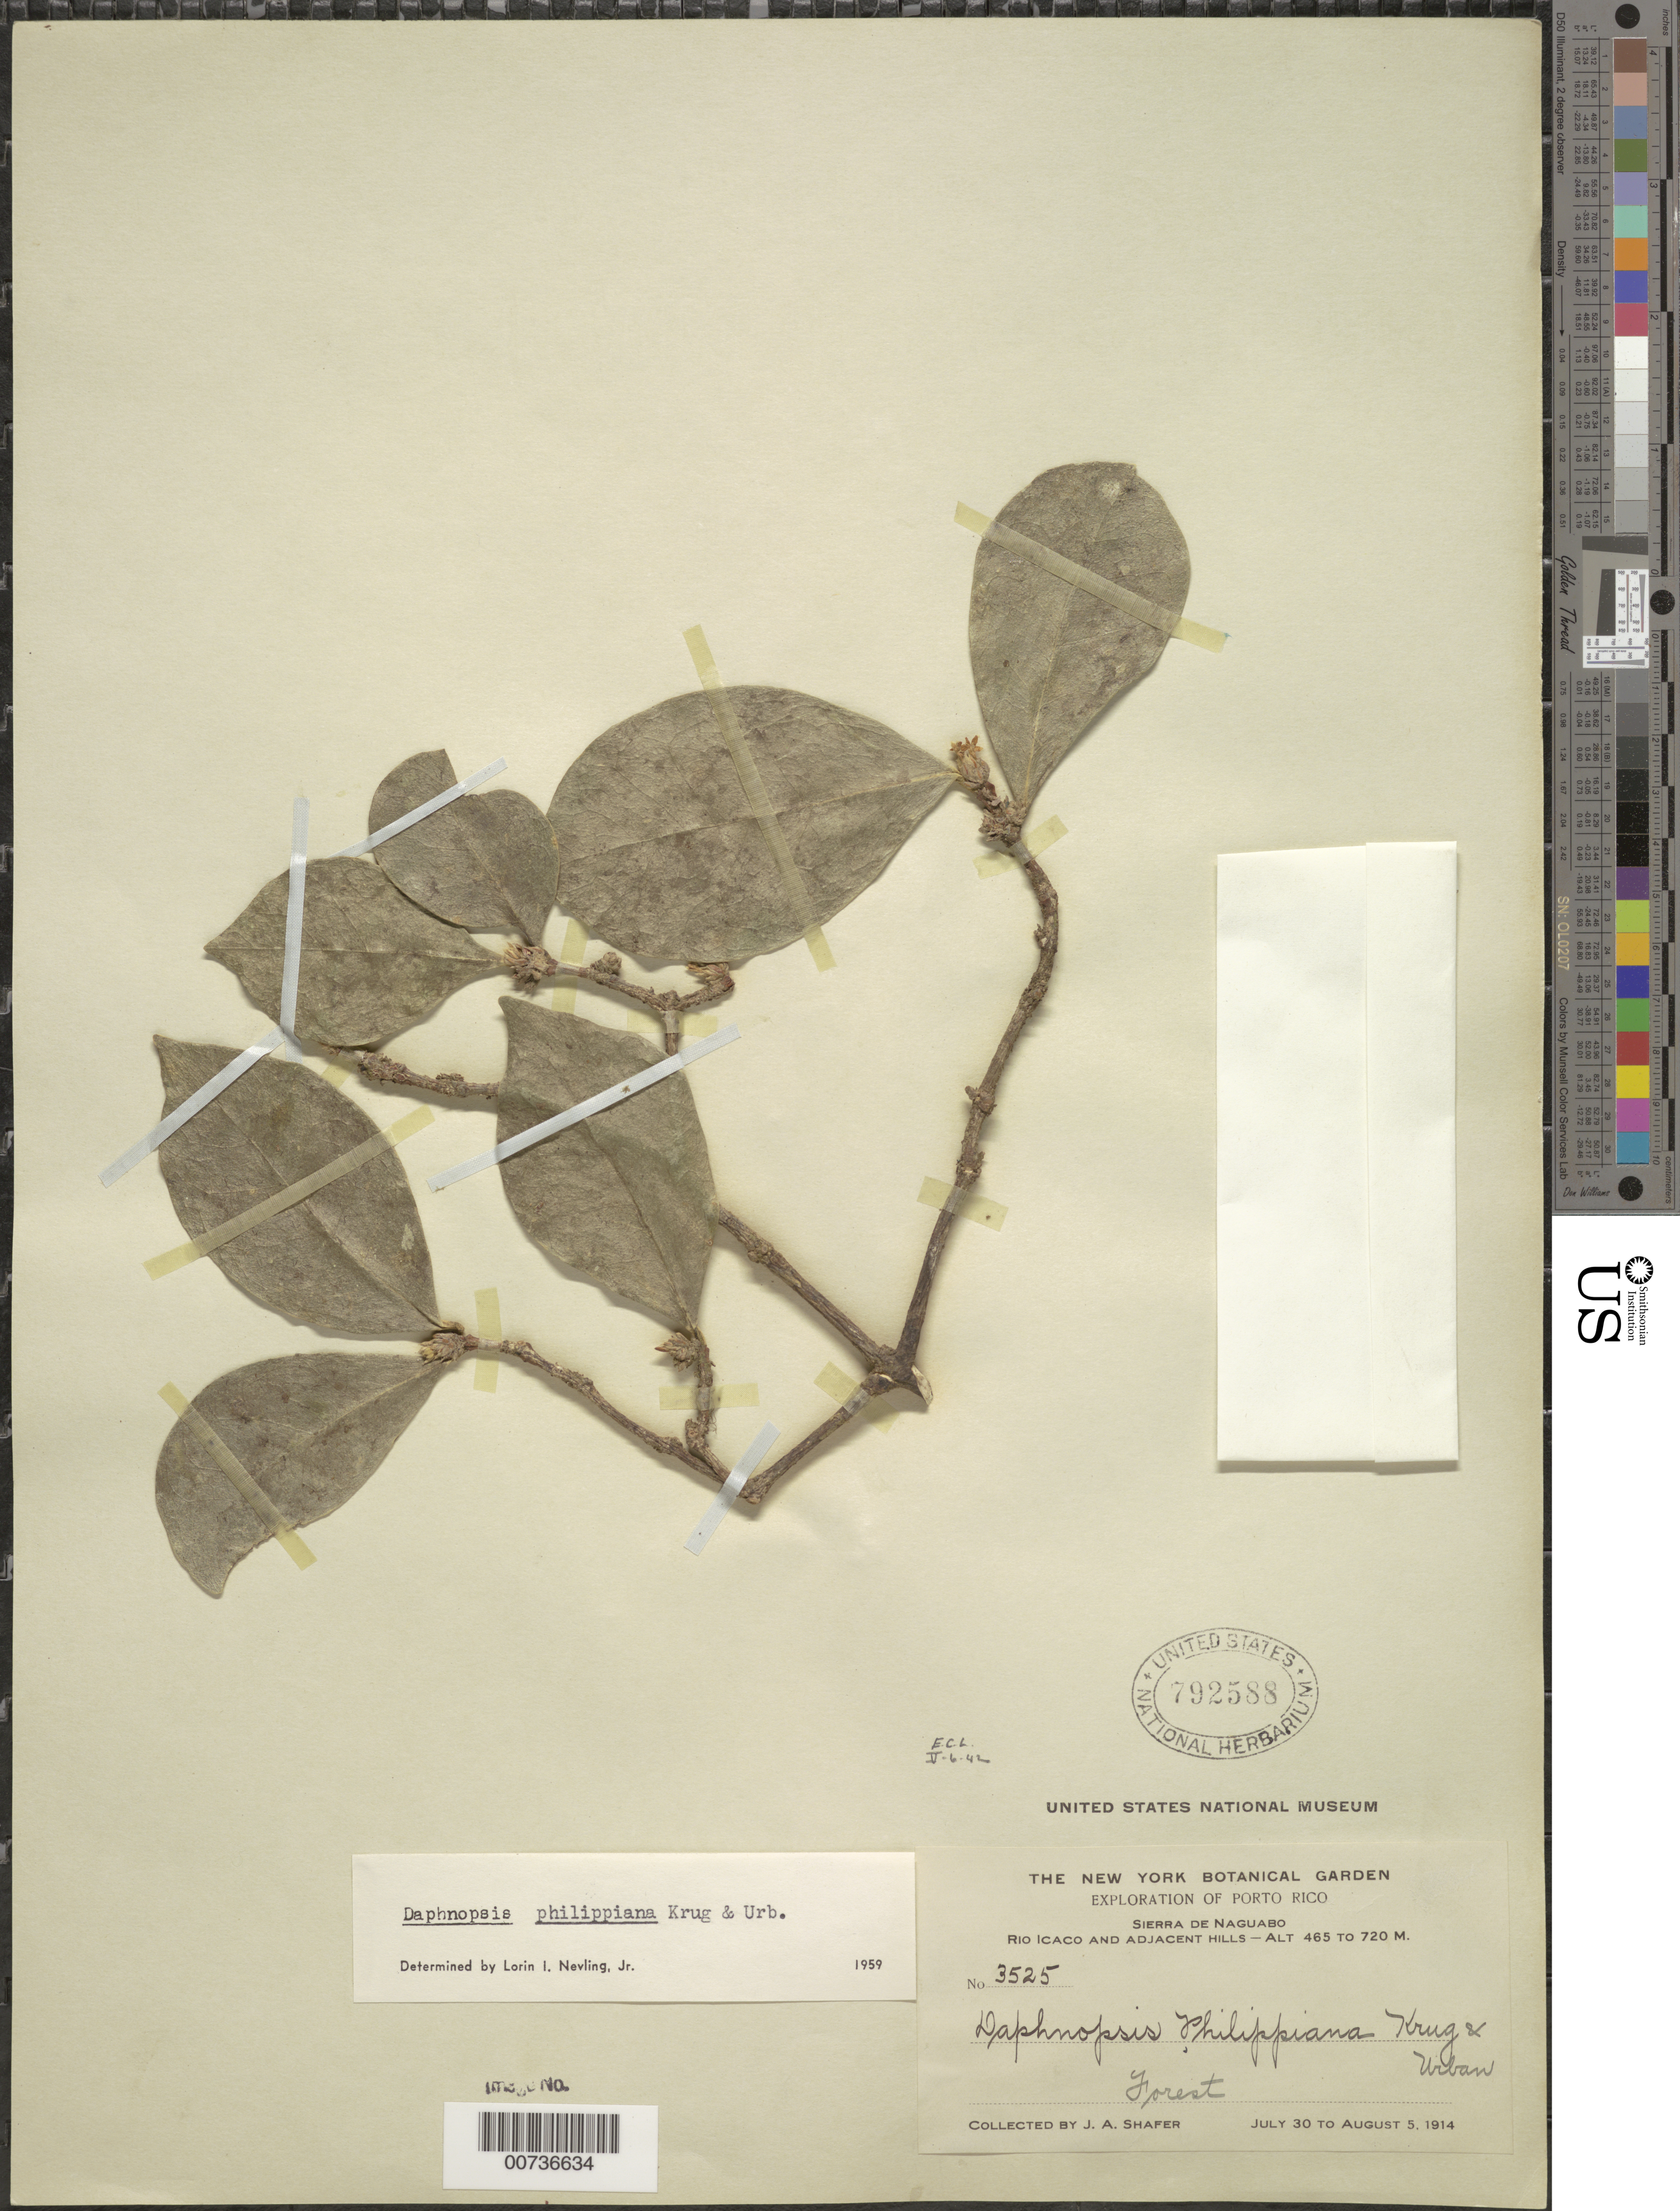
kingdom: Plantae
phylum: Tracheophyta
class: Magnoliopsida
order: Malvales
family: Thymelaeaceae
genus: Daphnopsis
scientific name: Daphnopsis philippiana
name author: Krug & Urb.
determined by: Nevling, L. I., Jr.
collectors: J. A. Shafer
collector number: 3525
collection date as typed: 30 Jul 1914 to 05 Aug 1914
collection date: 1914-07-30/1914-08-05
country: Puerto Rico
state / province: Naguabo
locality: Sierra de Naguabo, Río Icaco and adjacent hills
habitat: Forest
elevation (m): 465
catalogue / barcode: US 792588